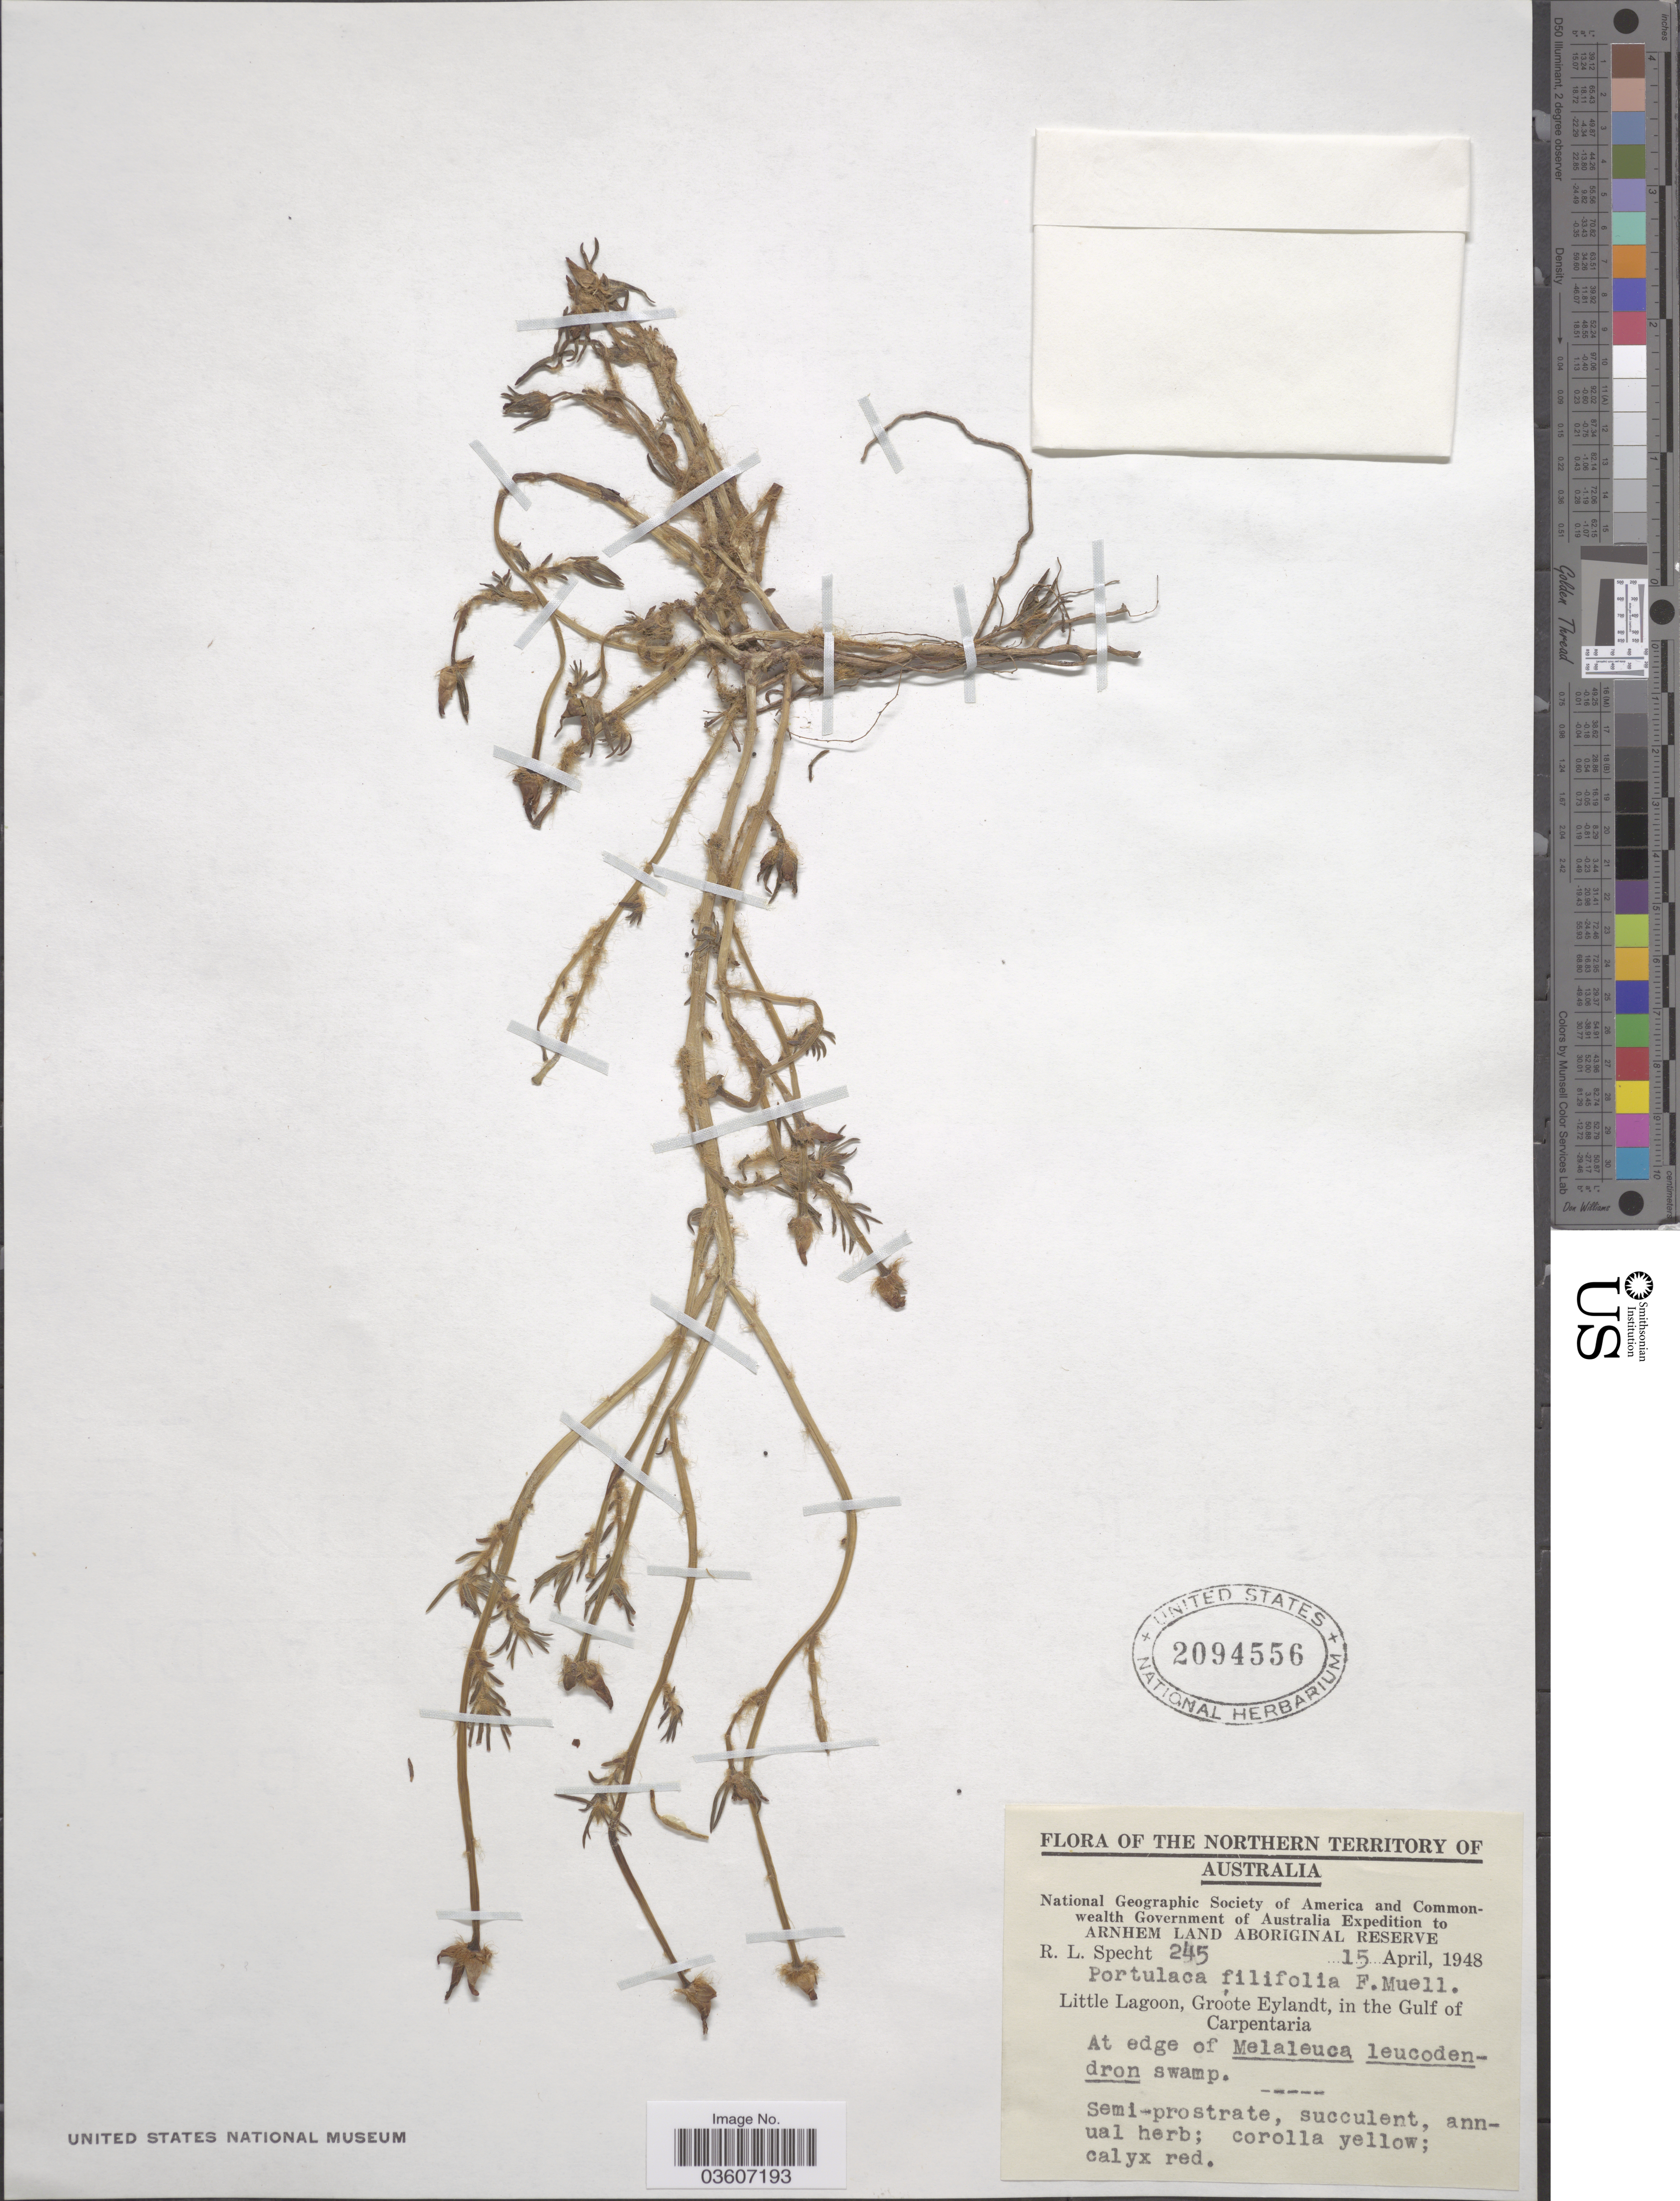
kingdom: Plantae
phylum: Tracheophyta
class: Magnoliopsida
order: Caryophyllales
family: Portulacaceae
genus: Portulaca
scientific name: Portulaca filifolia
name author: F. Muell.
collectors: R. L. Specht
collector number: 245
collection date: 1948-04-15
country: Australia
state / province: Northern Territory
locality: Arnhem Land Aboriginal Reserve. Little Lagoon, Groote Eylandt, in the Gulf of Carpentaria.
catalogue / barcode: US 2094556